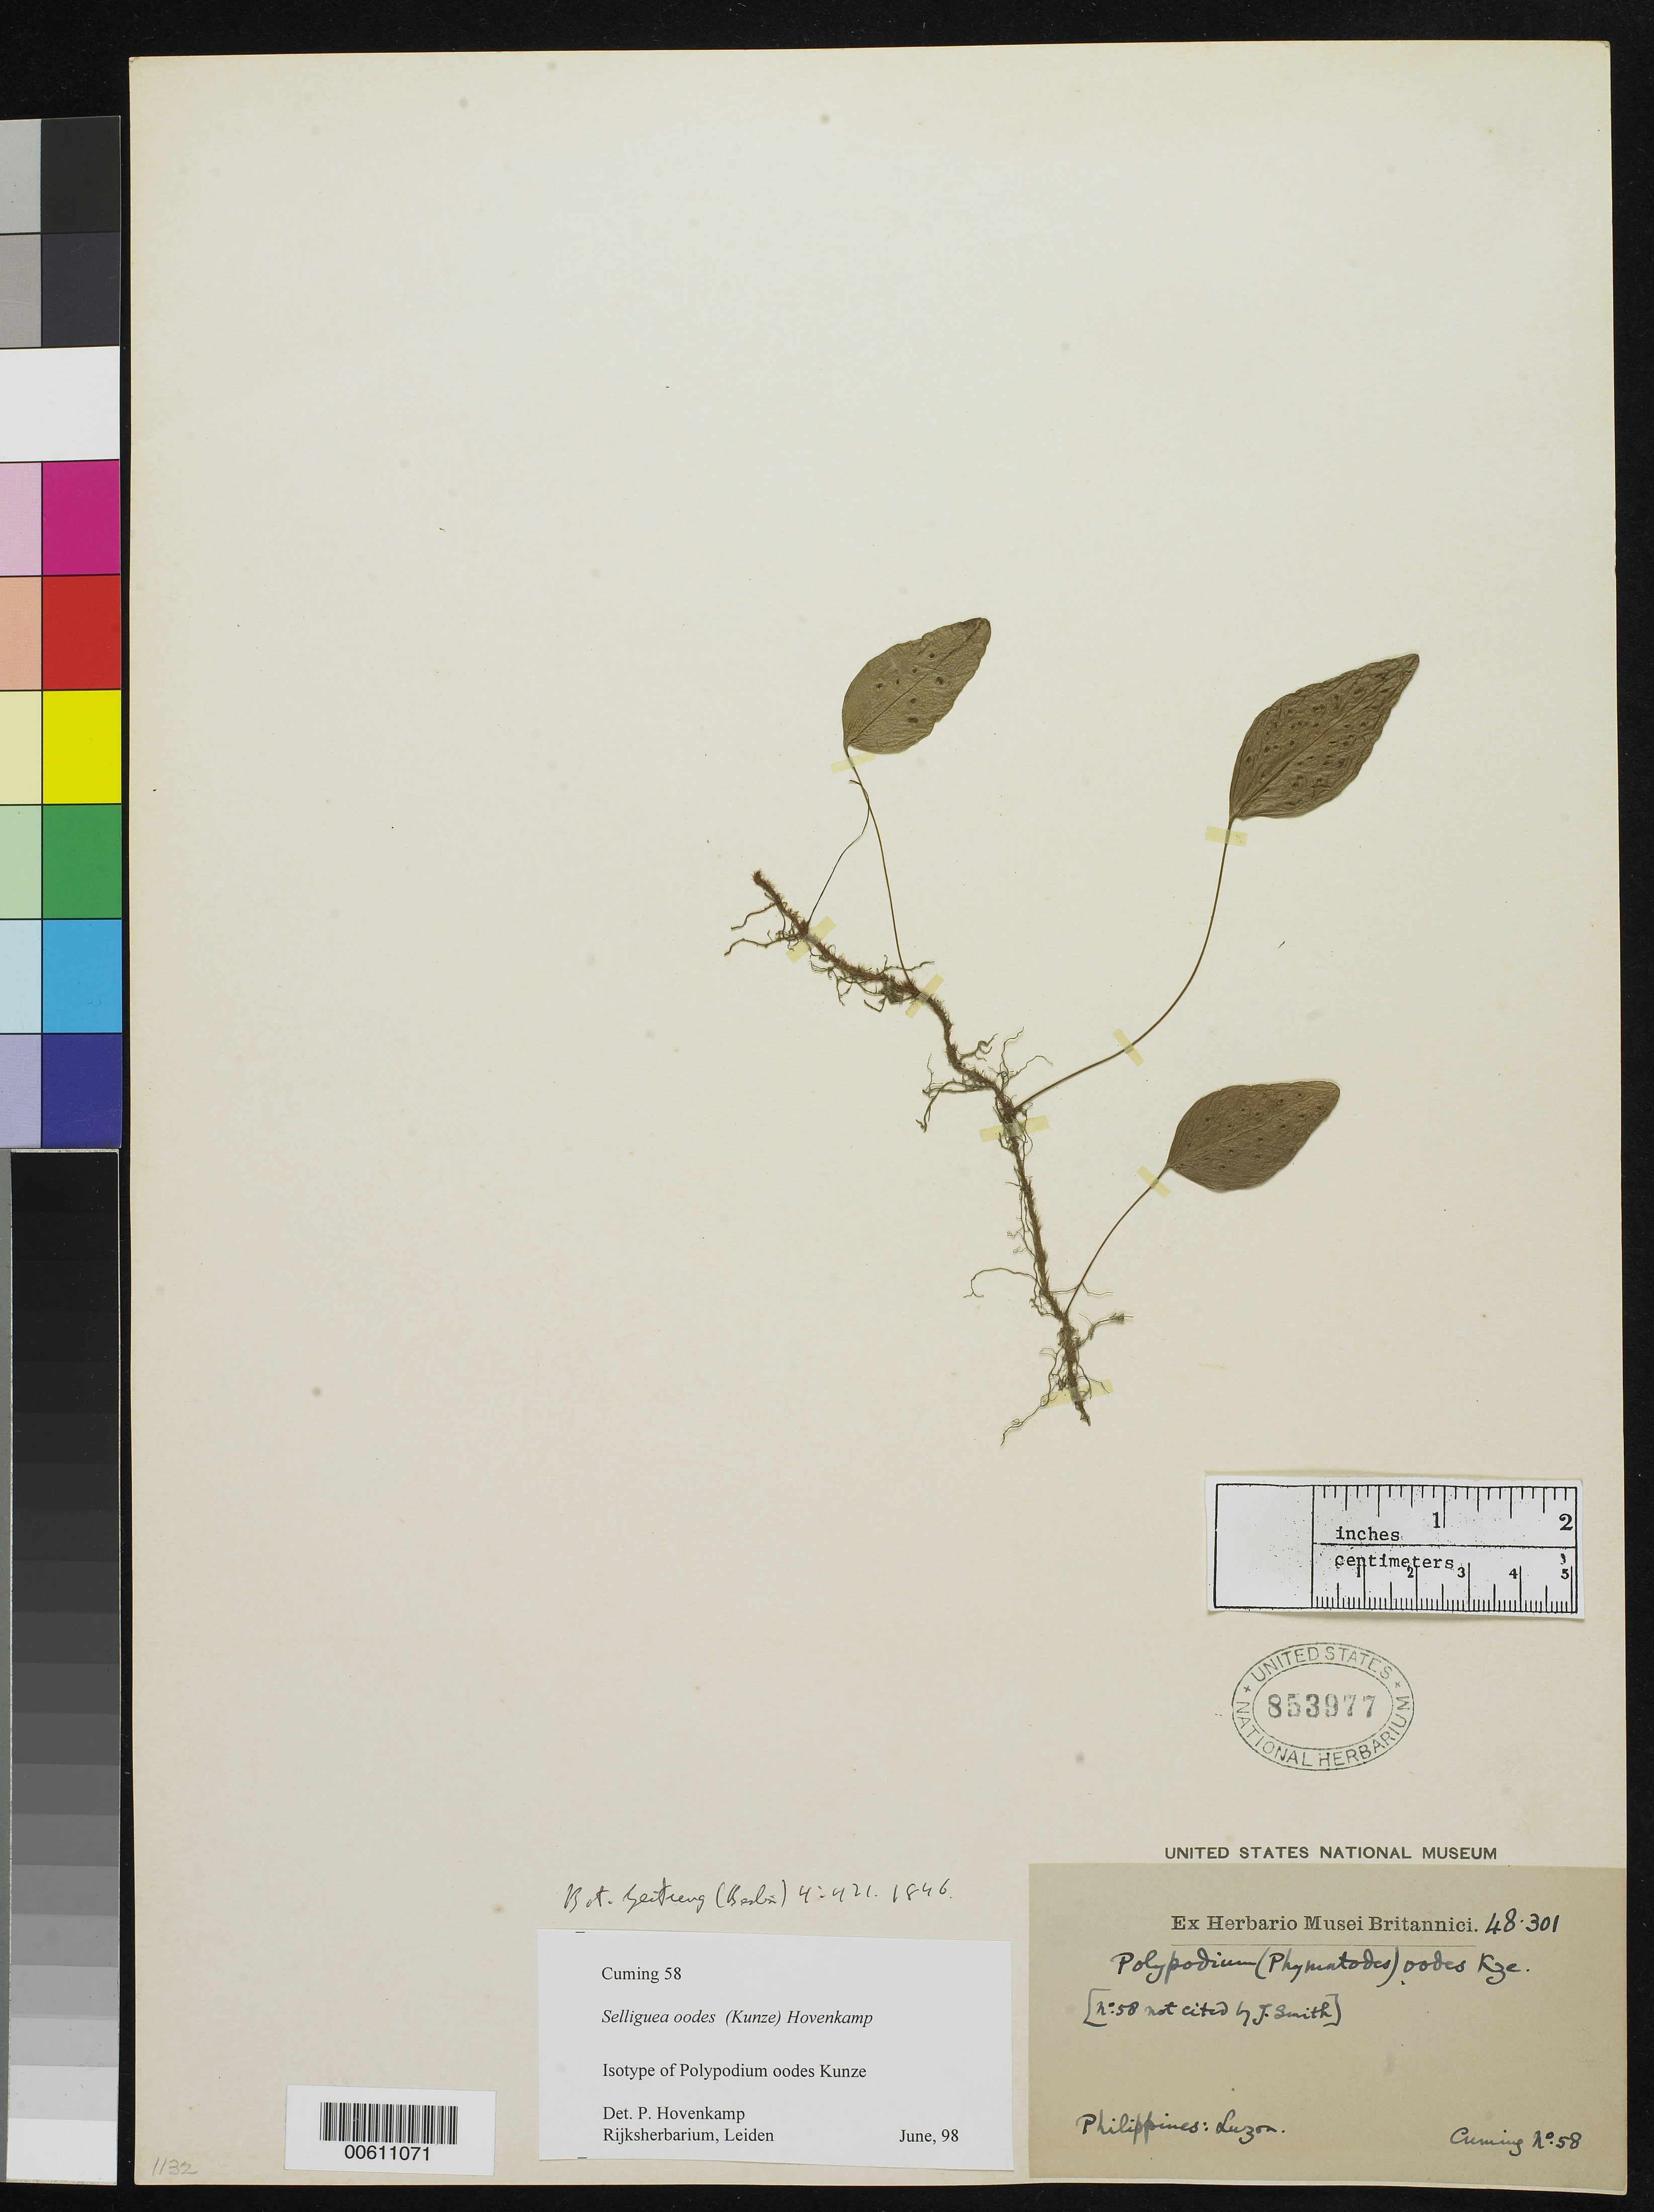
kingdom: Plantae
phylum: Tracheophyta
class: Polypodiopsida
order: Polypodiales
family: Polypodiaceae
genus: Polypodium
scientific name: Polypodium oodes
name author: Kunze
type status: Isotype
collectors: H. Cuming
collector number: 58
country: Philippines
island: Luzon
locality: Luzon.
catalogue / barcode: US 853977